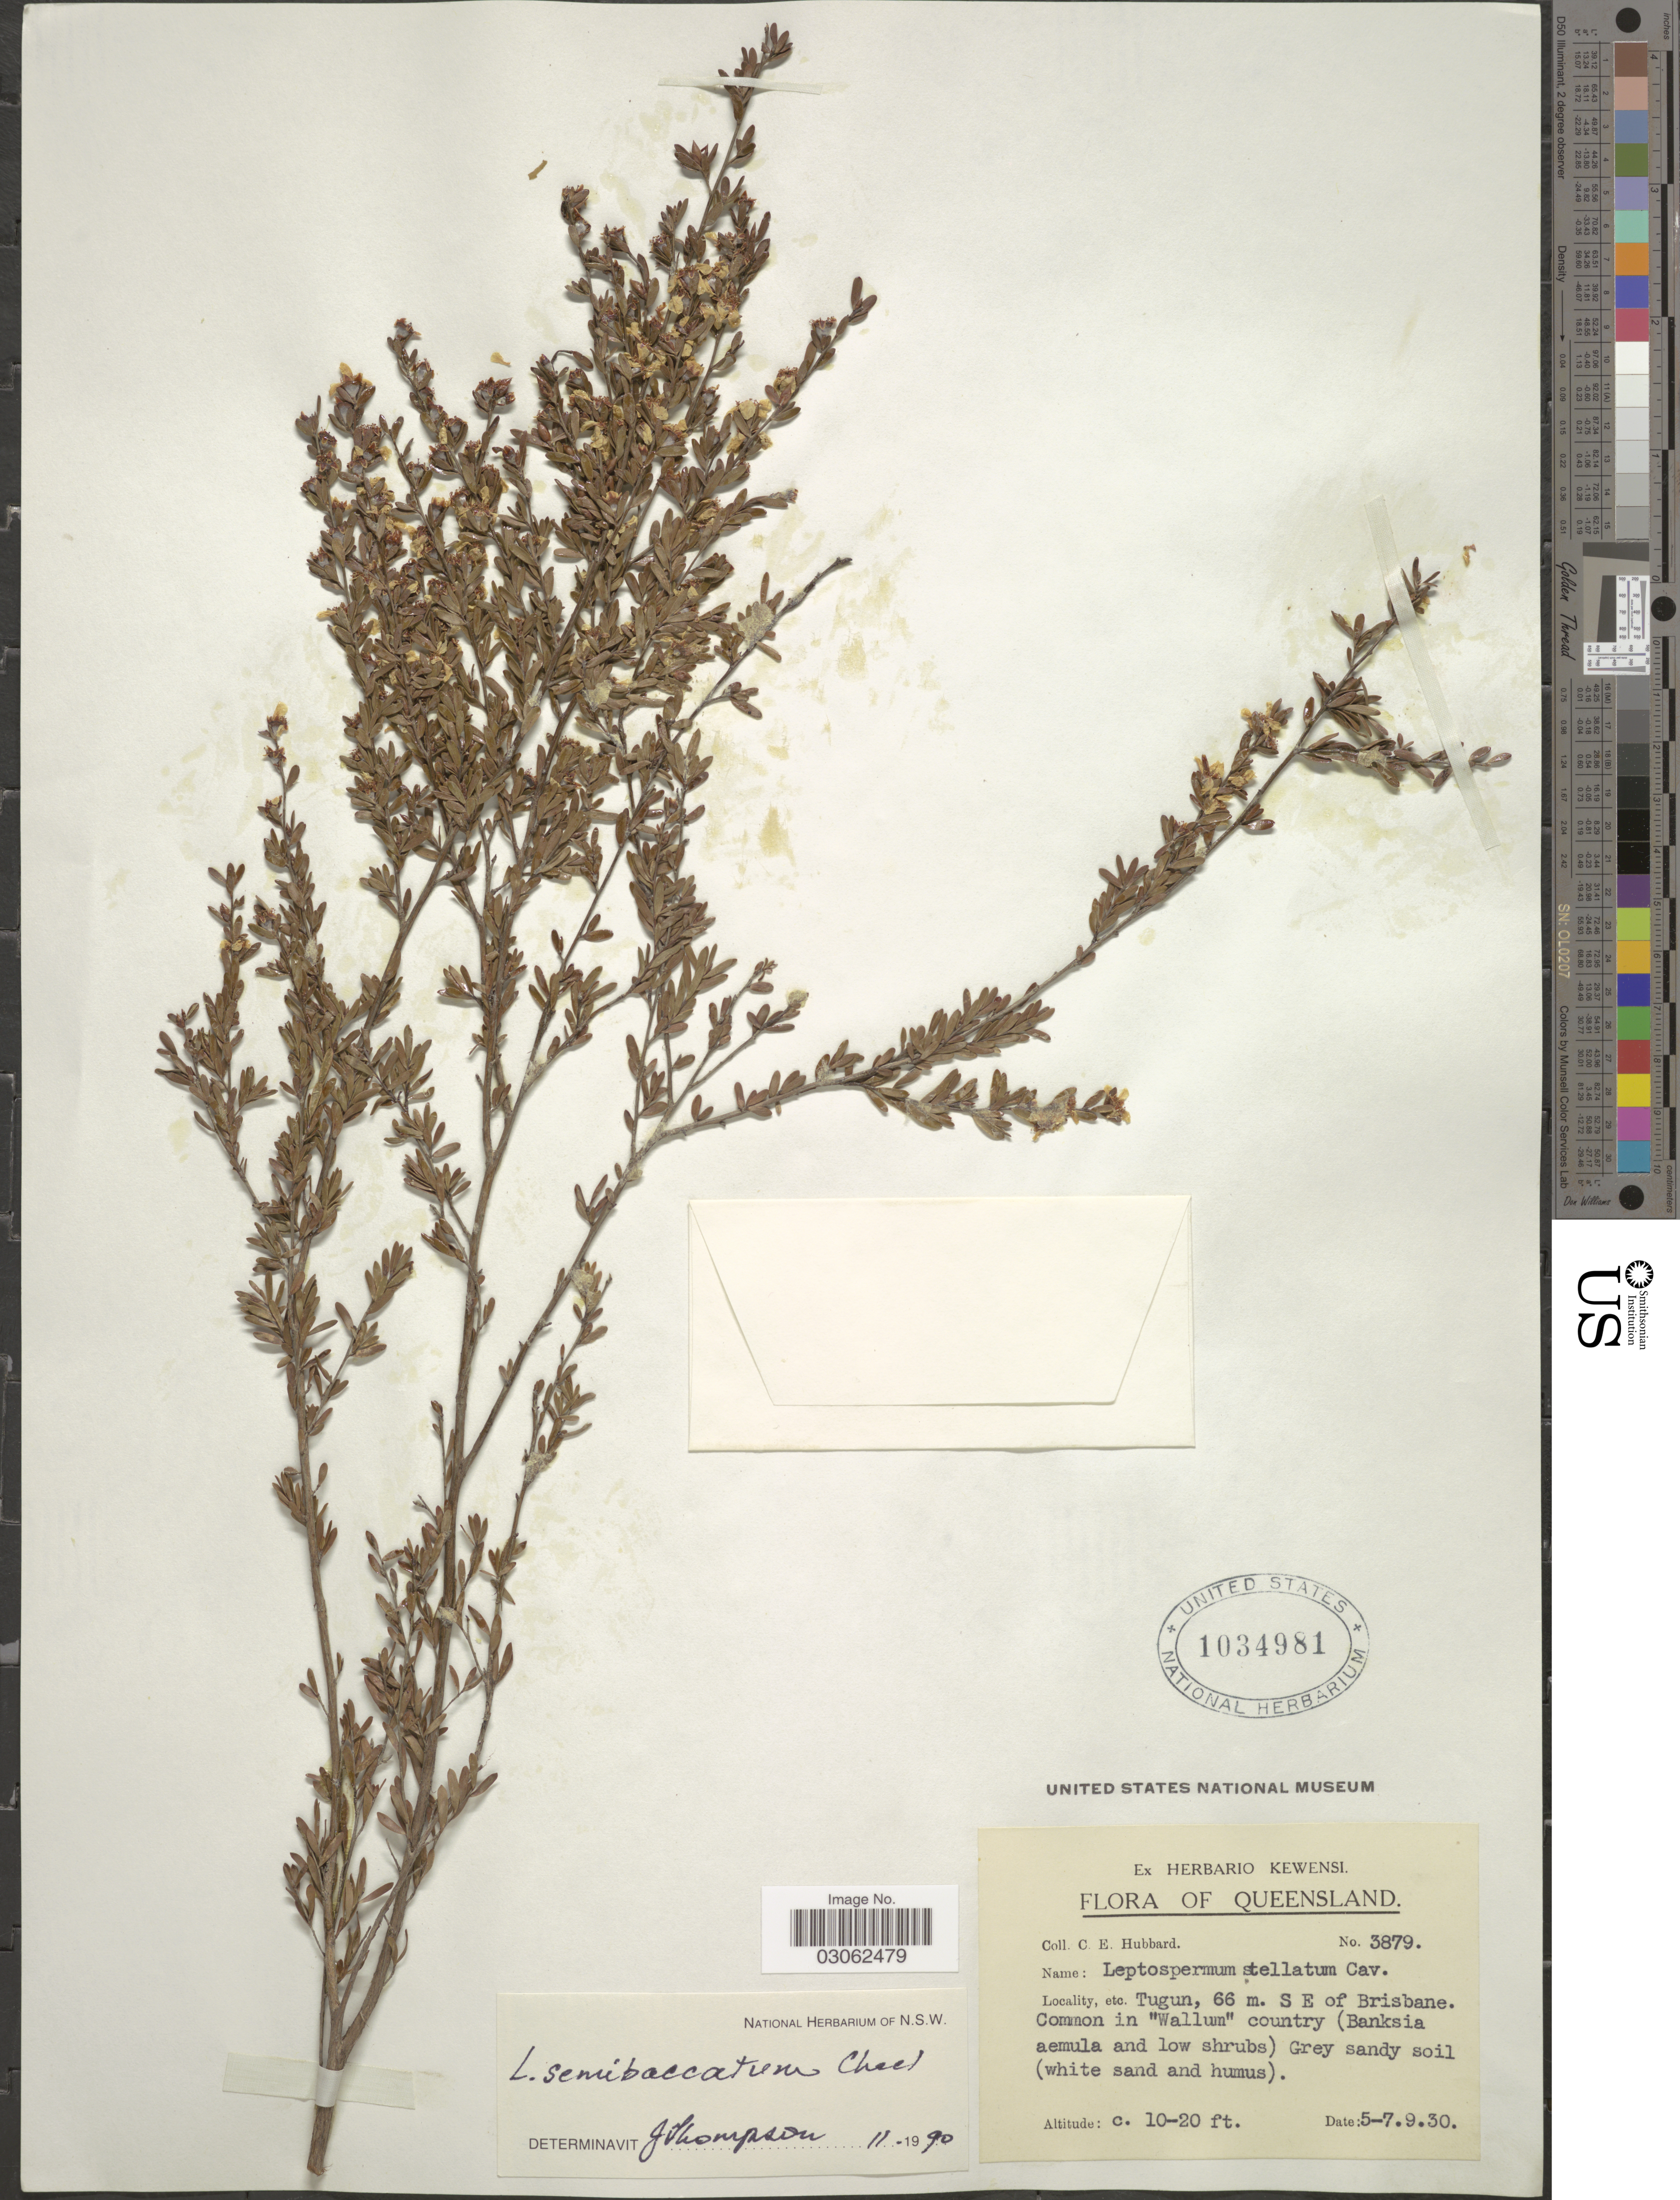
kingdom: Plantae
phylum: Tracheophyta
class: Magnoliopsida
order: Myrtales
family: Myrtaceae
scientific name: Gaudium semibaccatum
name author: (Cheel) P.G. Wilson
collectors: C. E. Hubbard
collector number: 3879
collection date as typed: Transcribed d/m/y: 5/9/30 to 7/9/30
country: Australia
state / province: Queensland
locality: Tugun, 66 m. S E of Brisbane. Common in "Wallum" country.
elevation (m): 3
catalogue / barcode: US 1034981